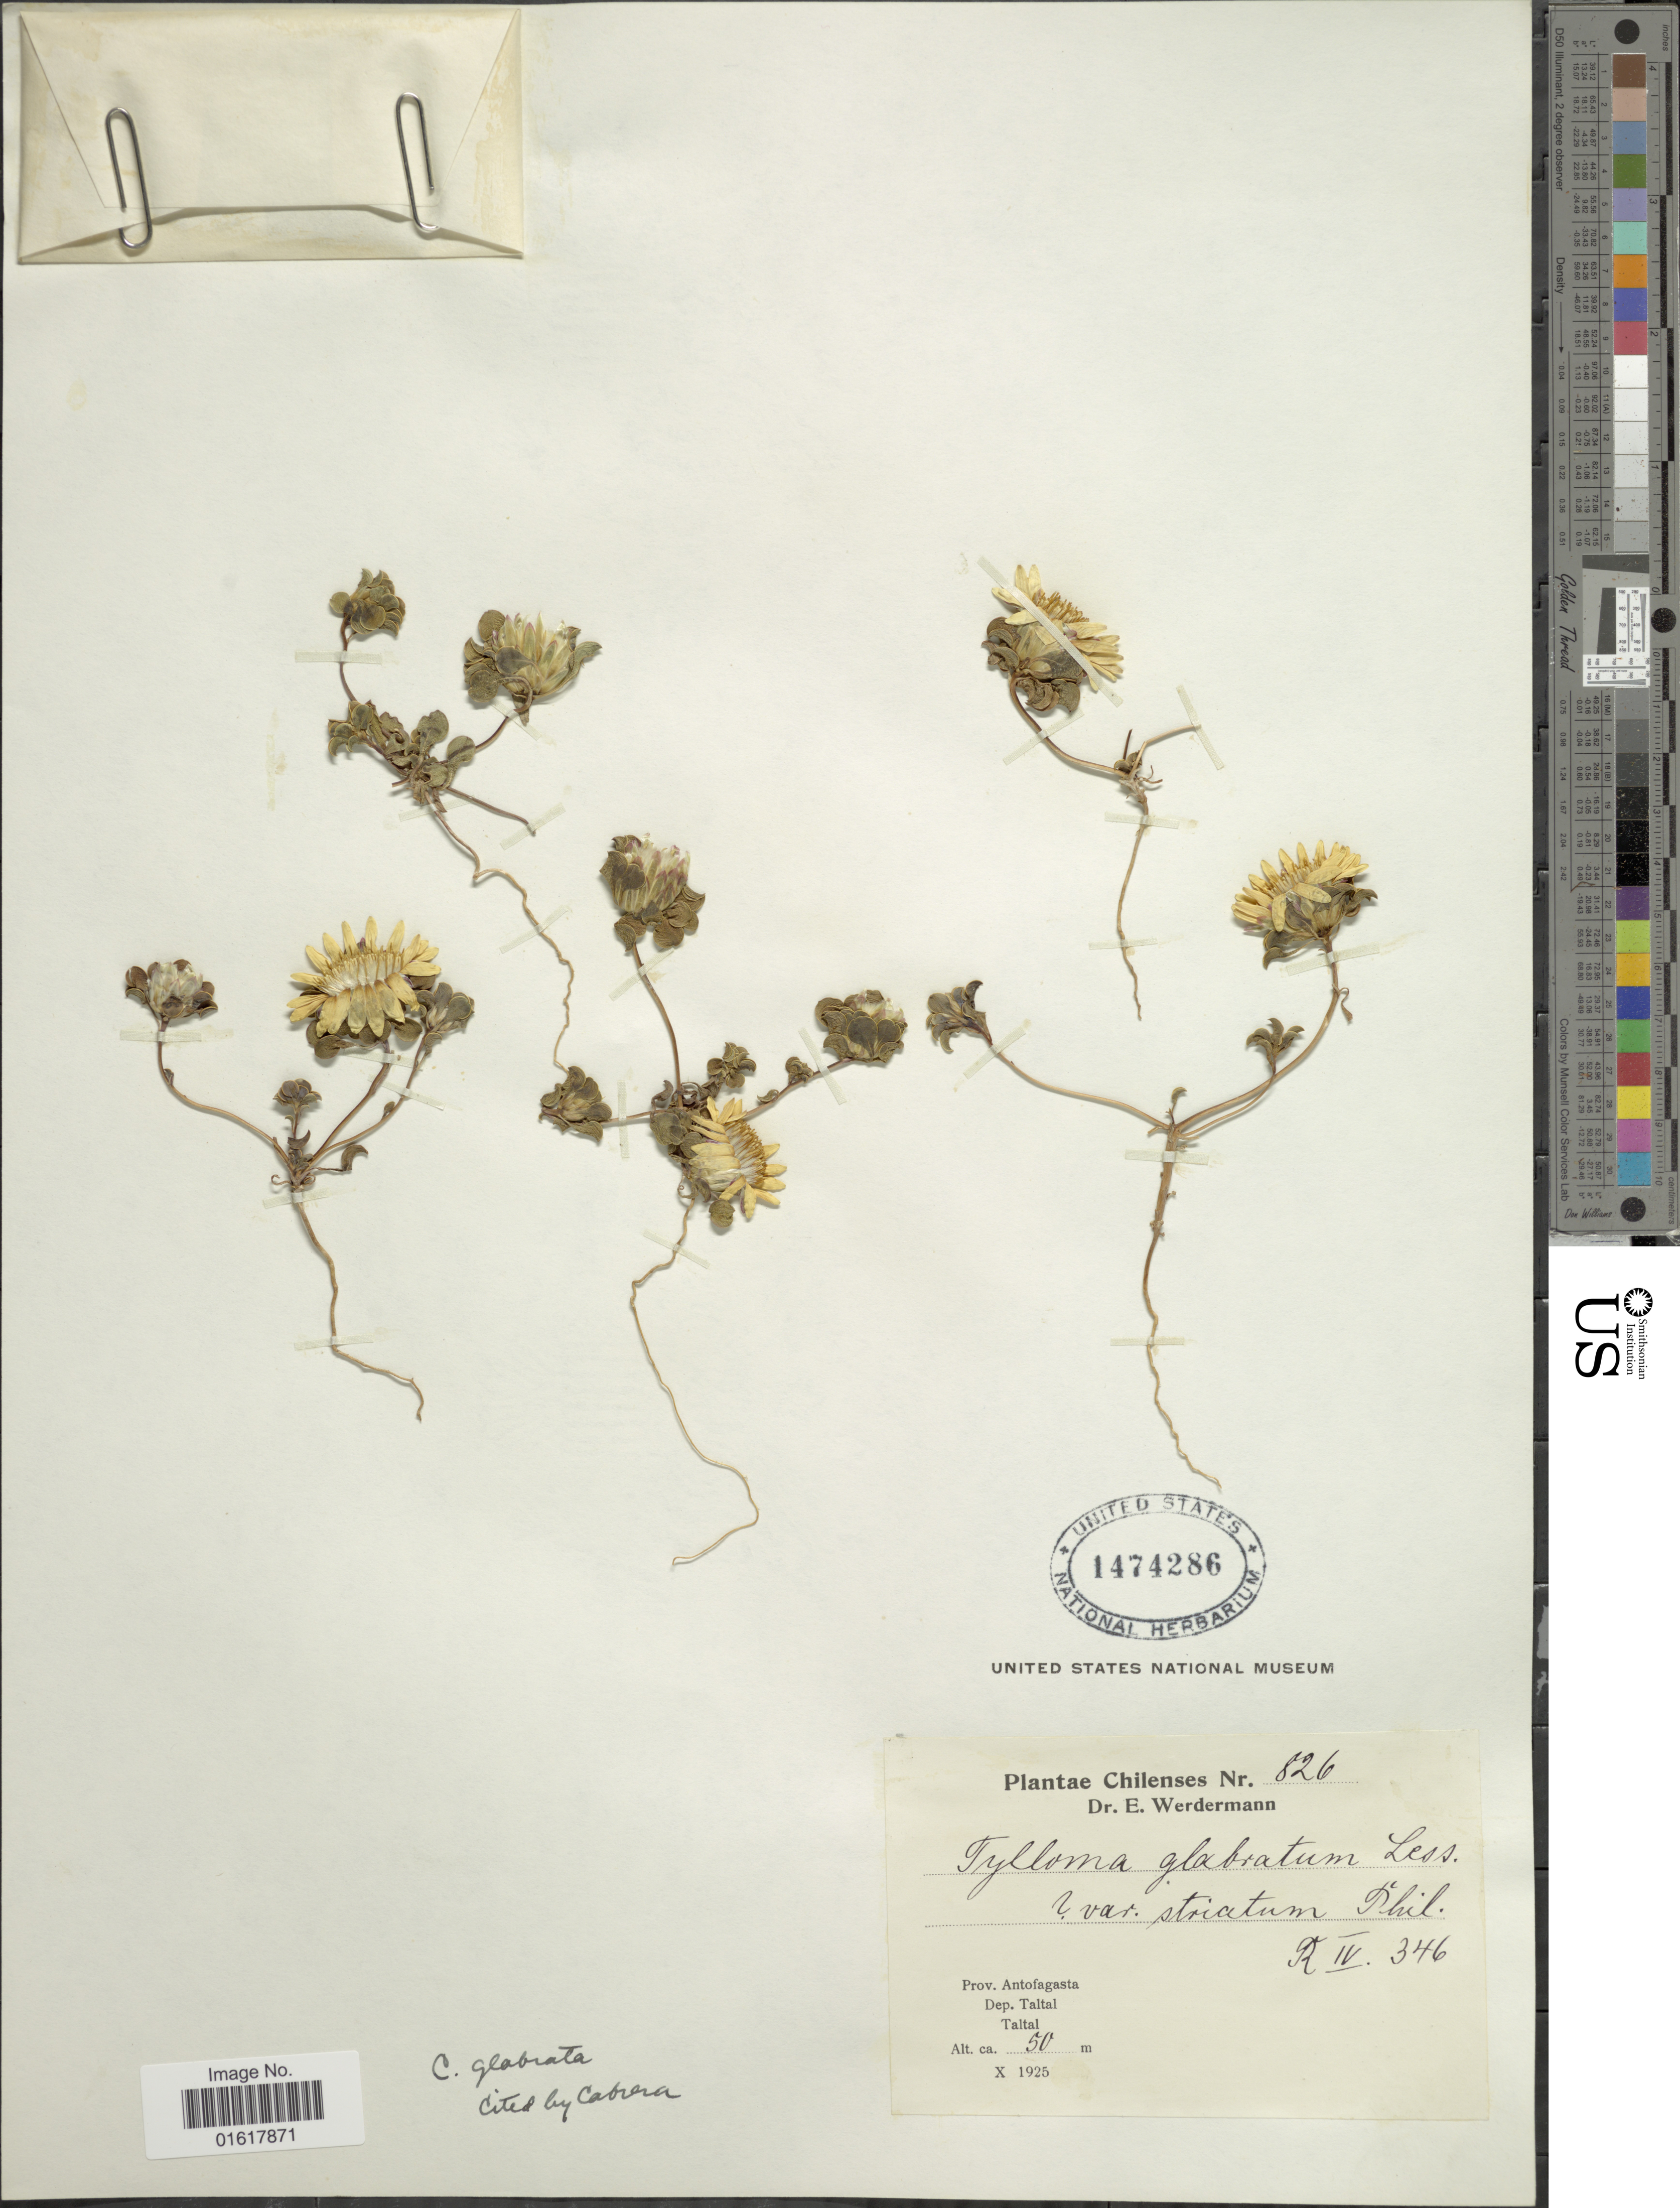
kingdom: Plantae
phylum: Tracheophyta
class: Magnoliopsida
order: Asterales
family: Asteraceae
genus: Chaetanthera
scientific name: Chaetanthera glabrata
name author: (DC.) F. Meigen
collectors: E. Werdermann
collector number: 826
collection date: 1925-10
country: Chile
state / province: Antofagasta (II)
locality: Dep. Taltal. Taltal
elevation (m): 50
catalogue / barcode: US 1474286